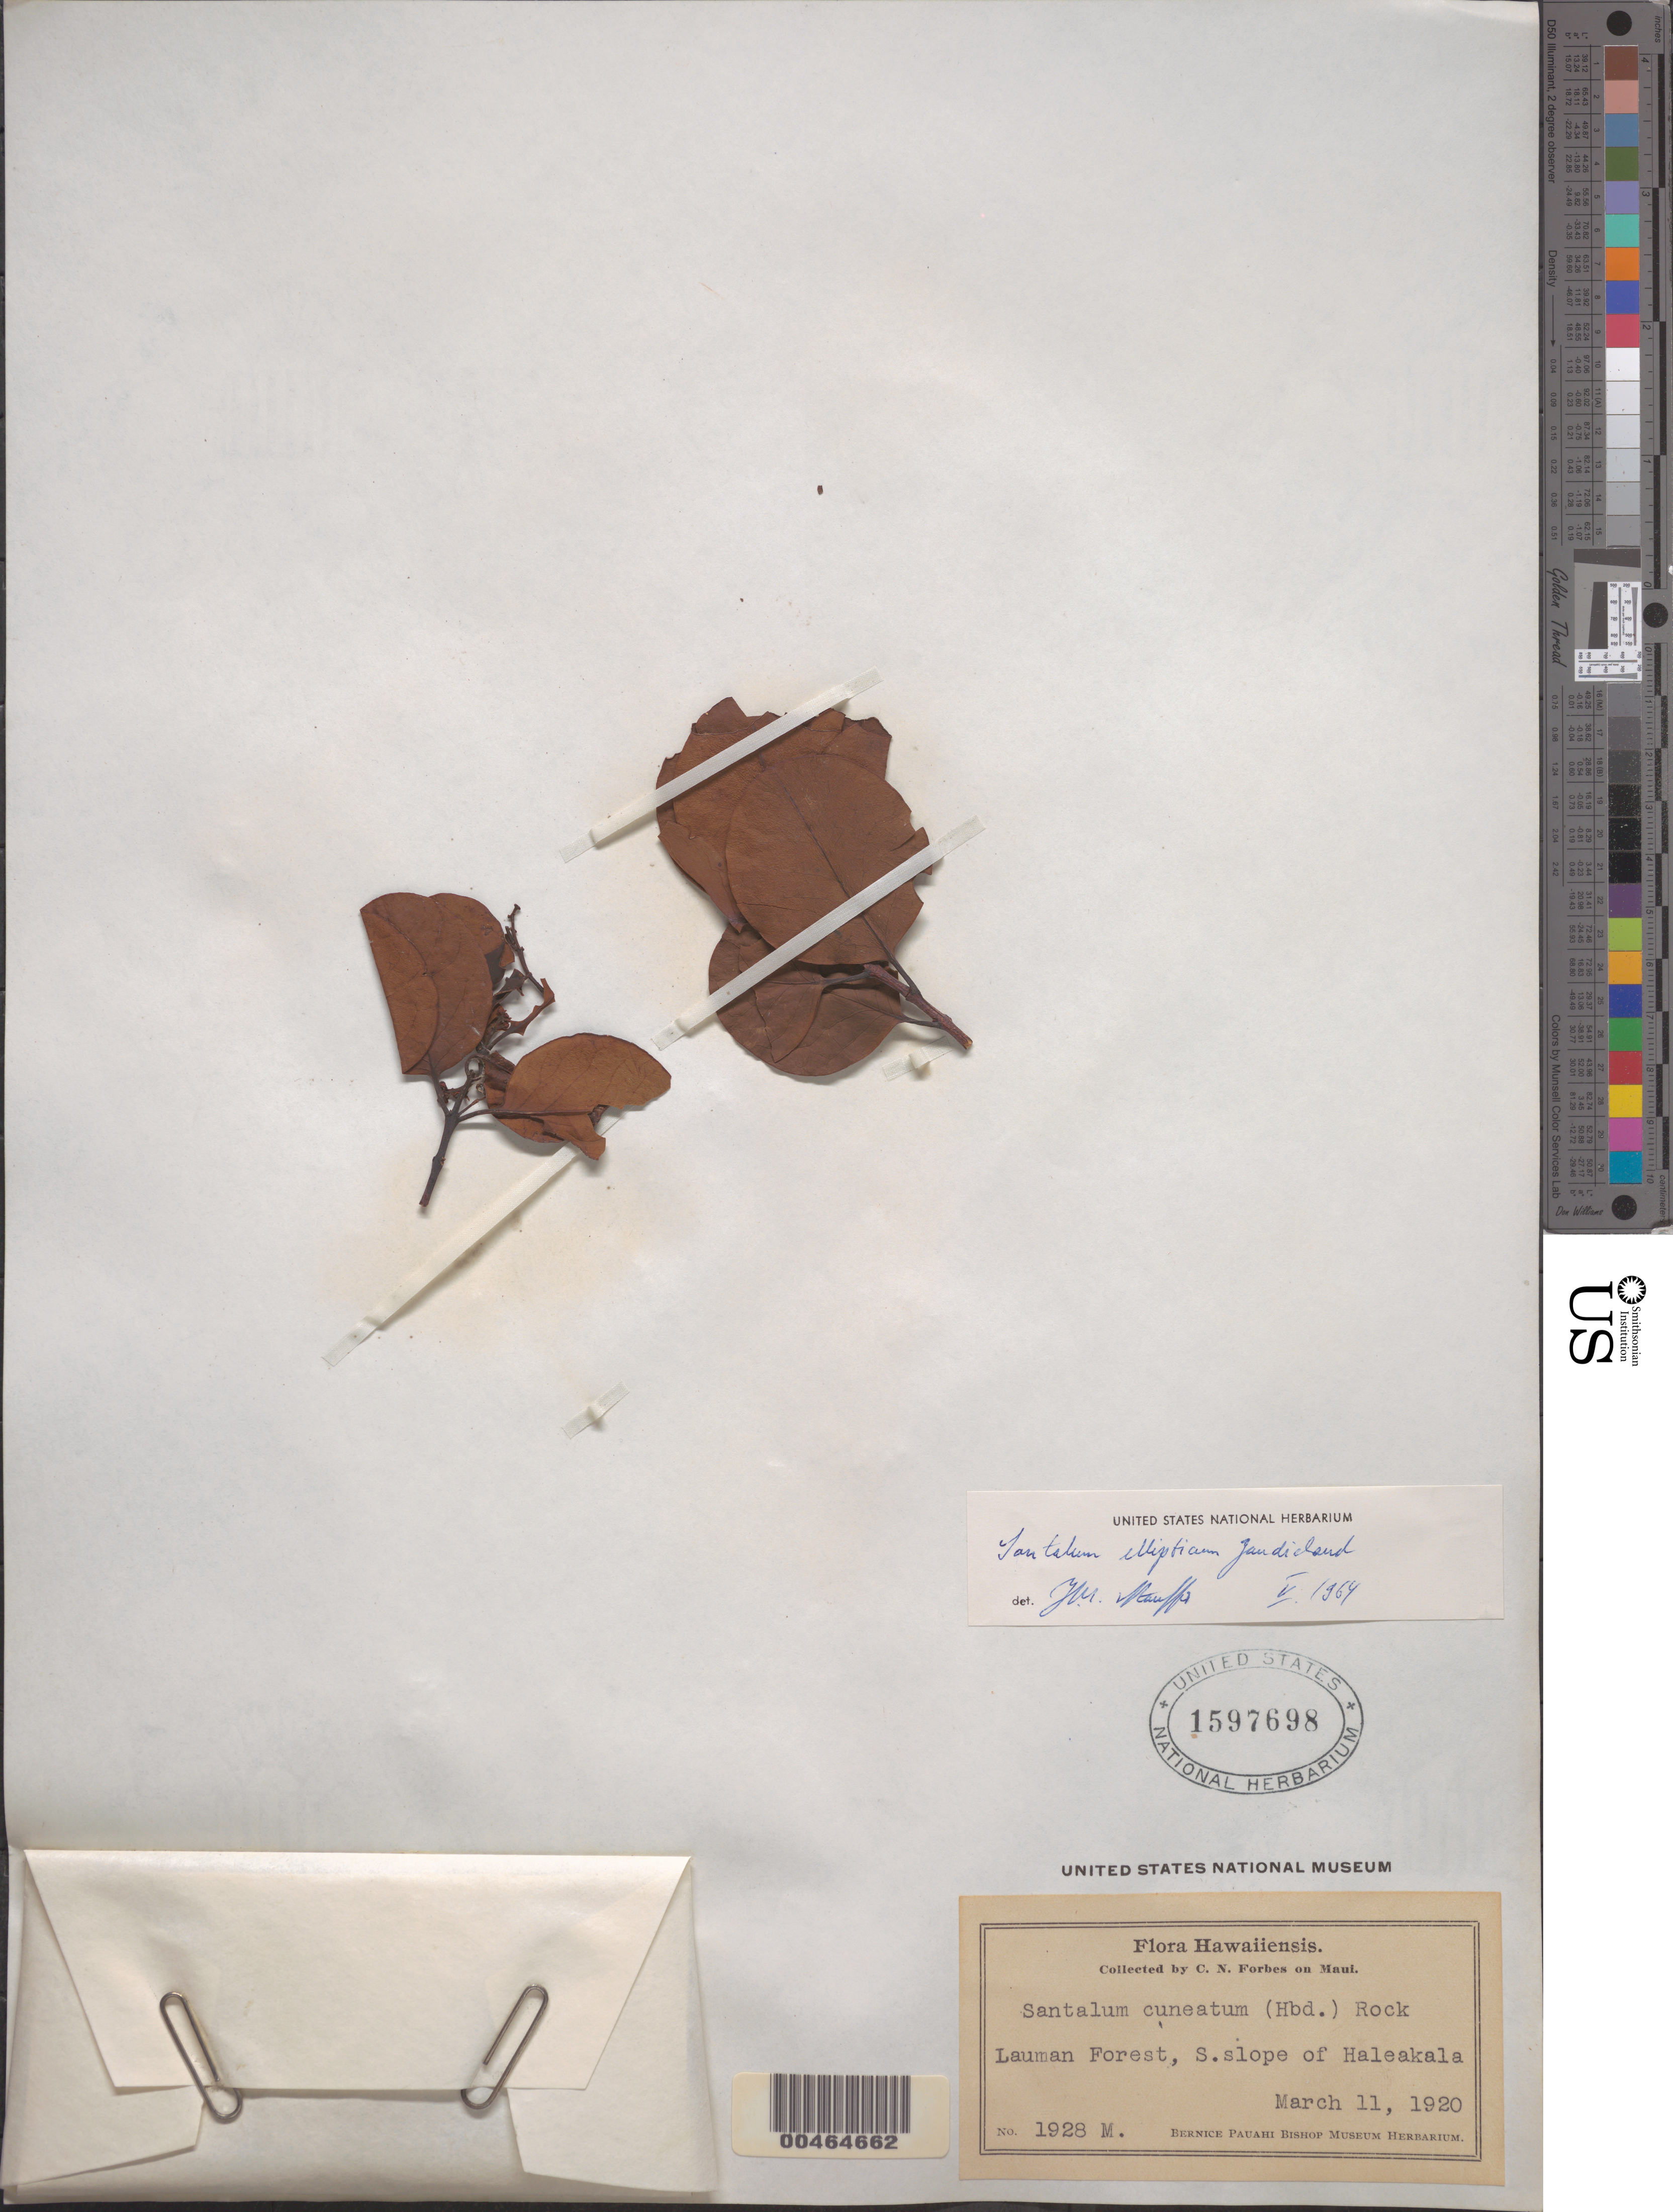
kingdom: Plantae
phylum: Tracheophyta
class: Magnoliopsida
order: Santalales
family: Santalaceae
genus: Santalum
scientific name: Santalum ellipticum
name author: Gaudich.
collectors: C. N. Forbes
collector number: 1928.M.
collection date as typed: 11 Mar 1920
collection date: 1920-03-11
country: United States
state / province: Hawaii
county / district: Maui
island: Maui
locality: Lauman Forest, S slope of Haleakala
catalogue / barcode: US 1597698